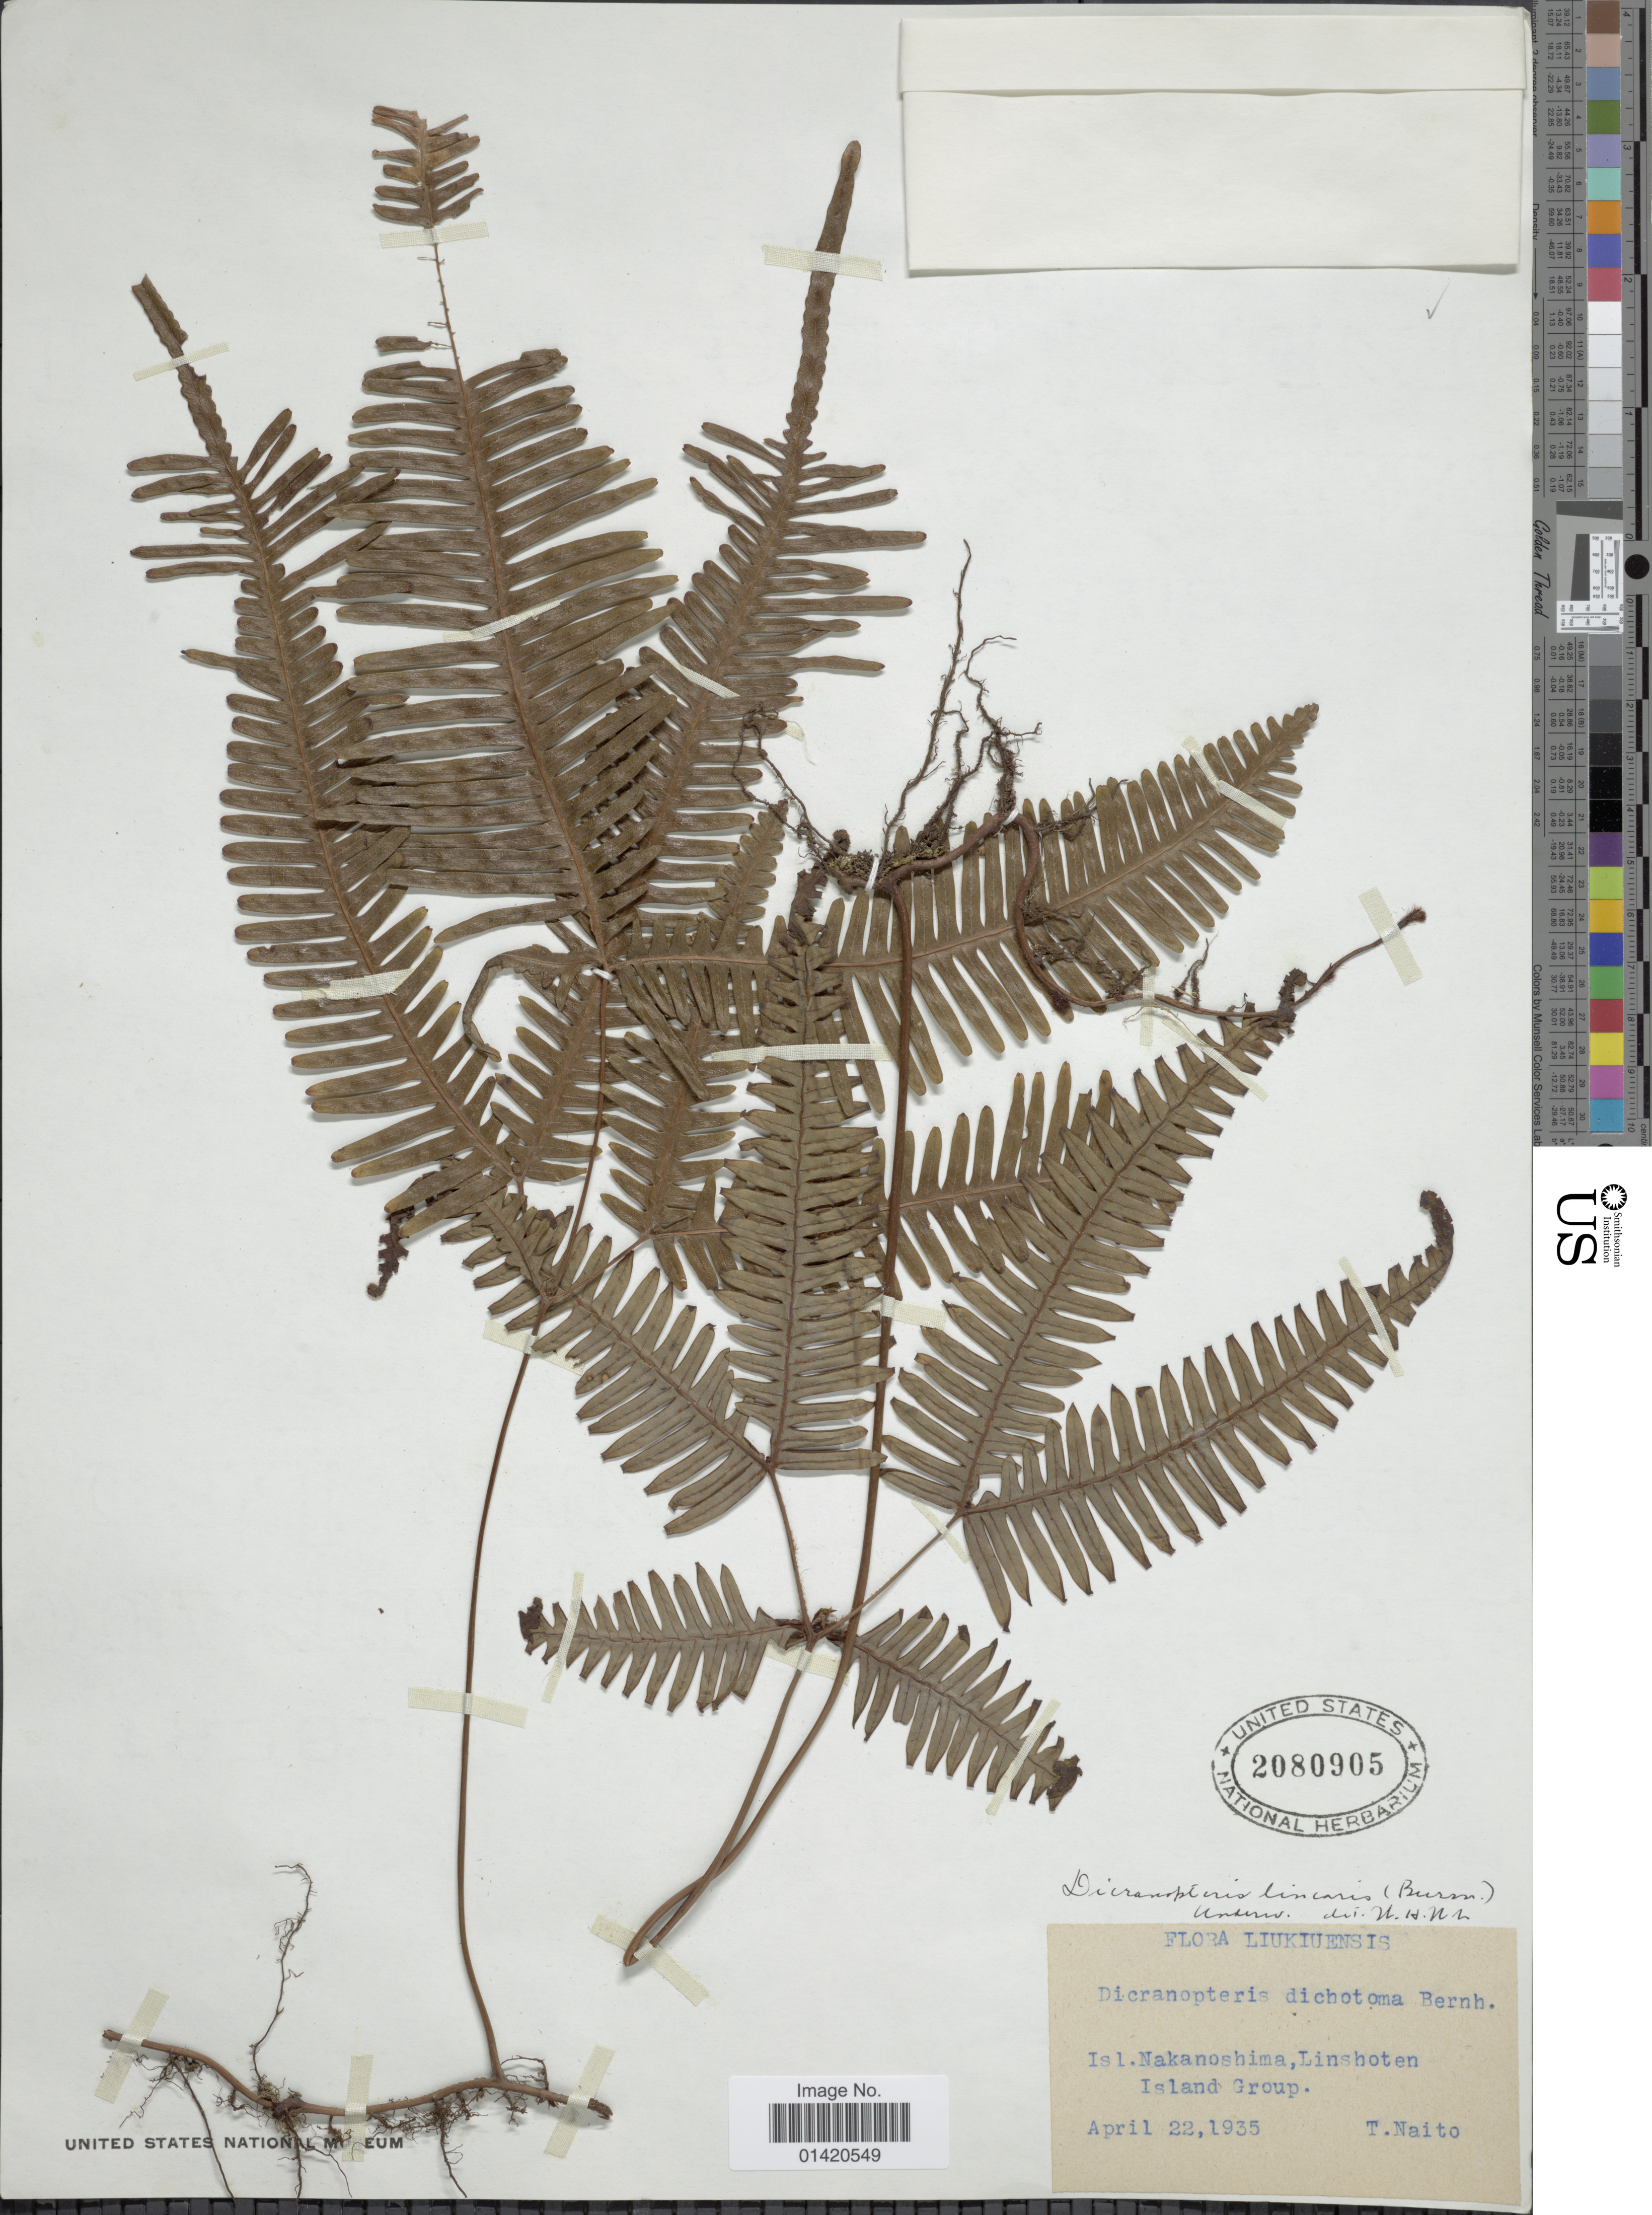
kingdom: Plantae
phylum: Tracheophyta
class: Polypodiopsida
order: Gleicheniales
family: Gleicheniaceae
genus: Dicranopteris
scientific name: Dicranopteris linearis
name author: (Burm. f.) Underw.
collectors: T. Naito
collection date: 1935-04-22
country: Japan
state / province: Kagosima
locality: Liukiunsis. Isl Nakanoshima, Linschoten island Group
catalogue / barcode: US 2080905